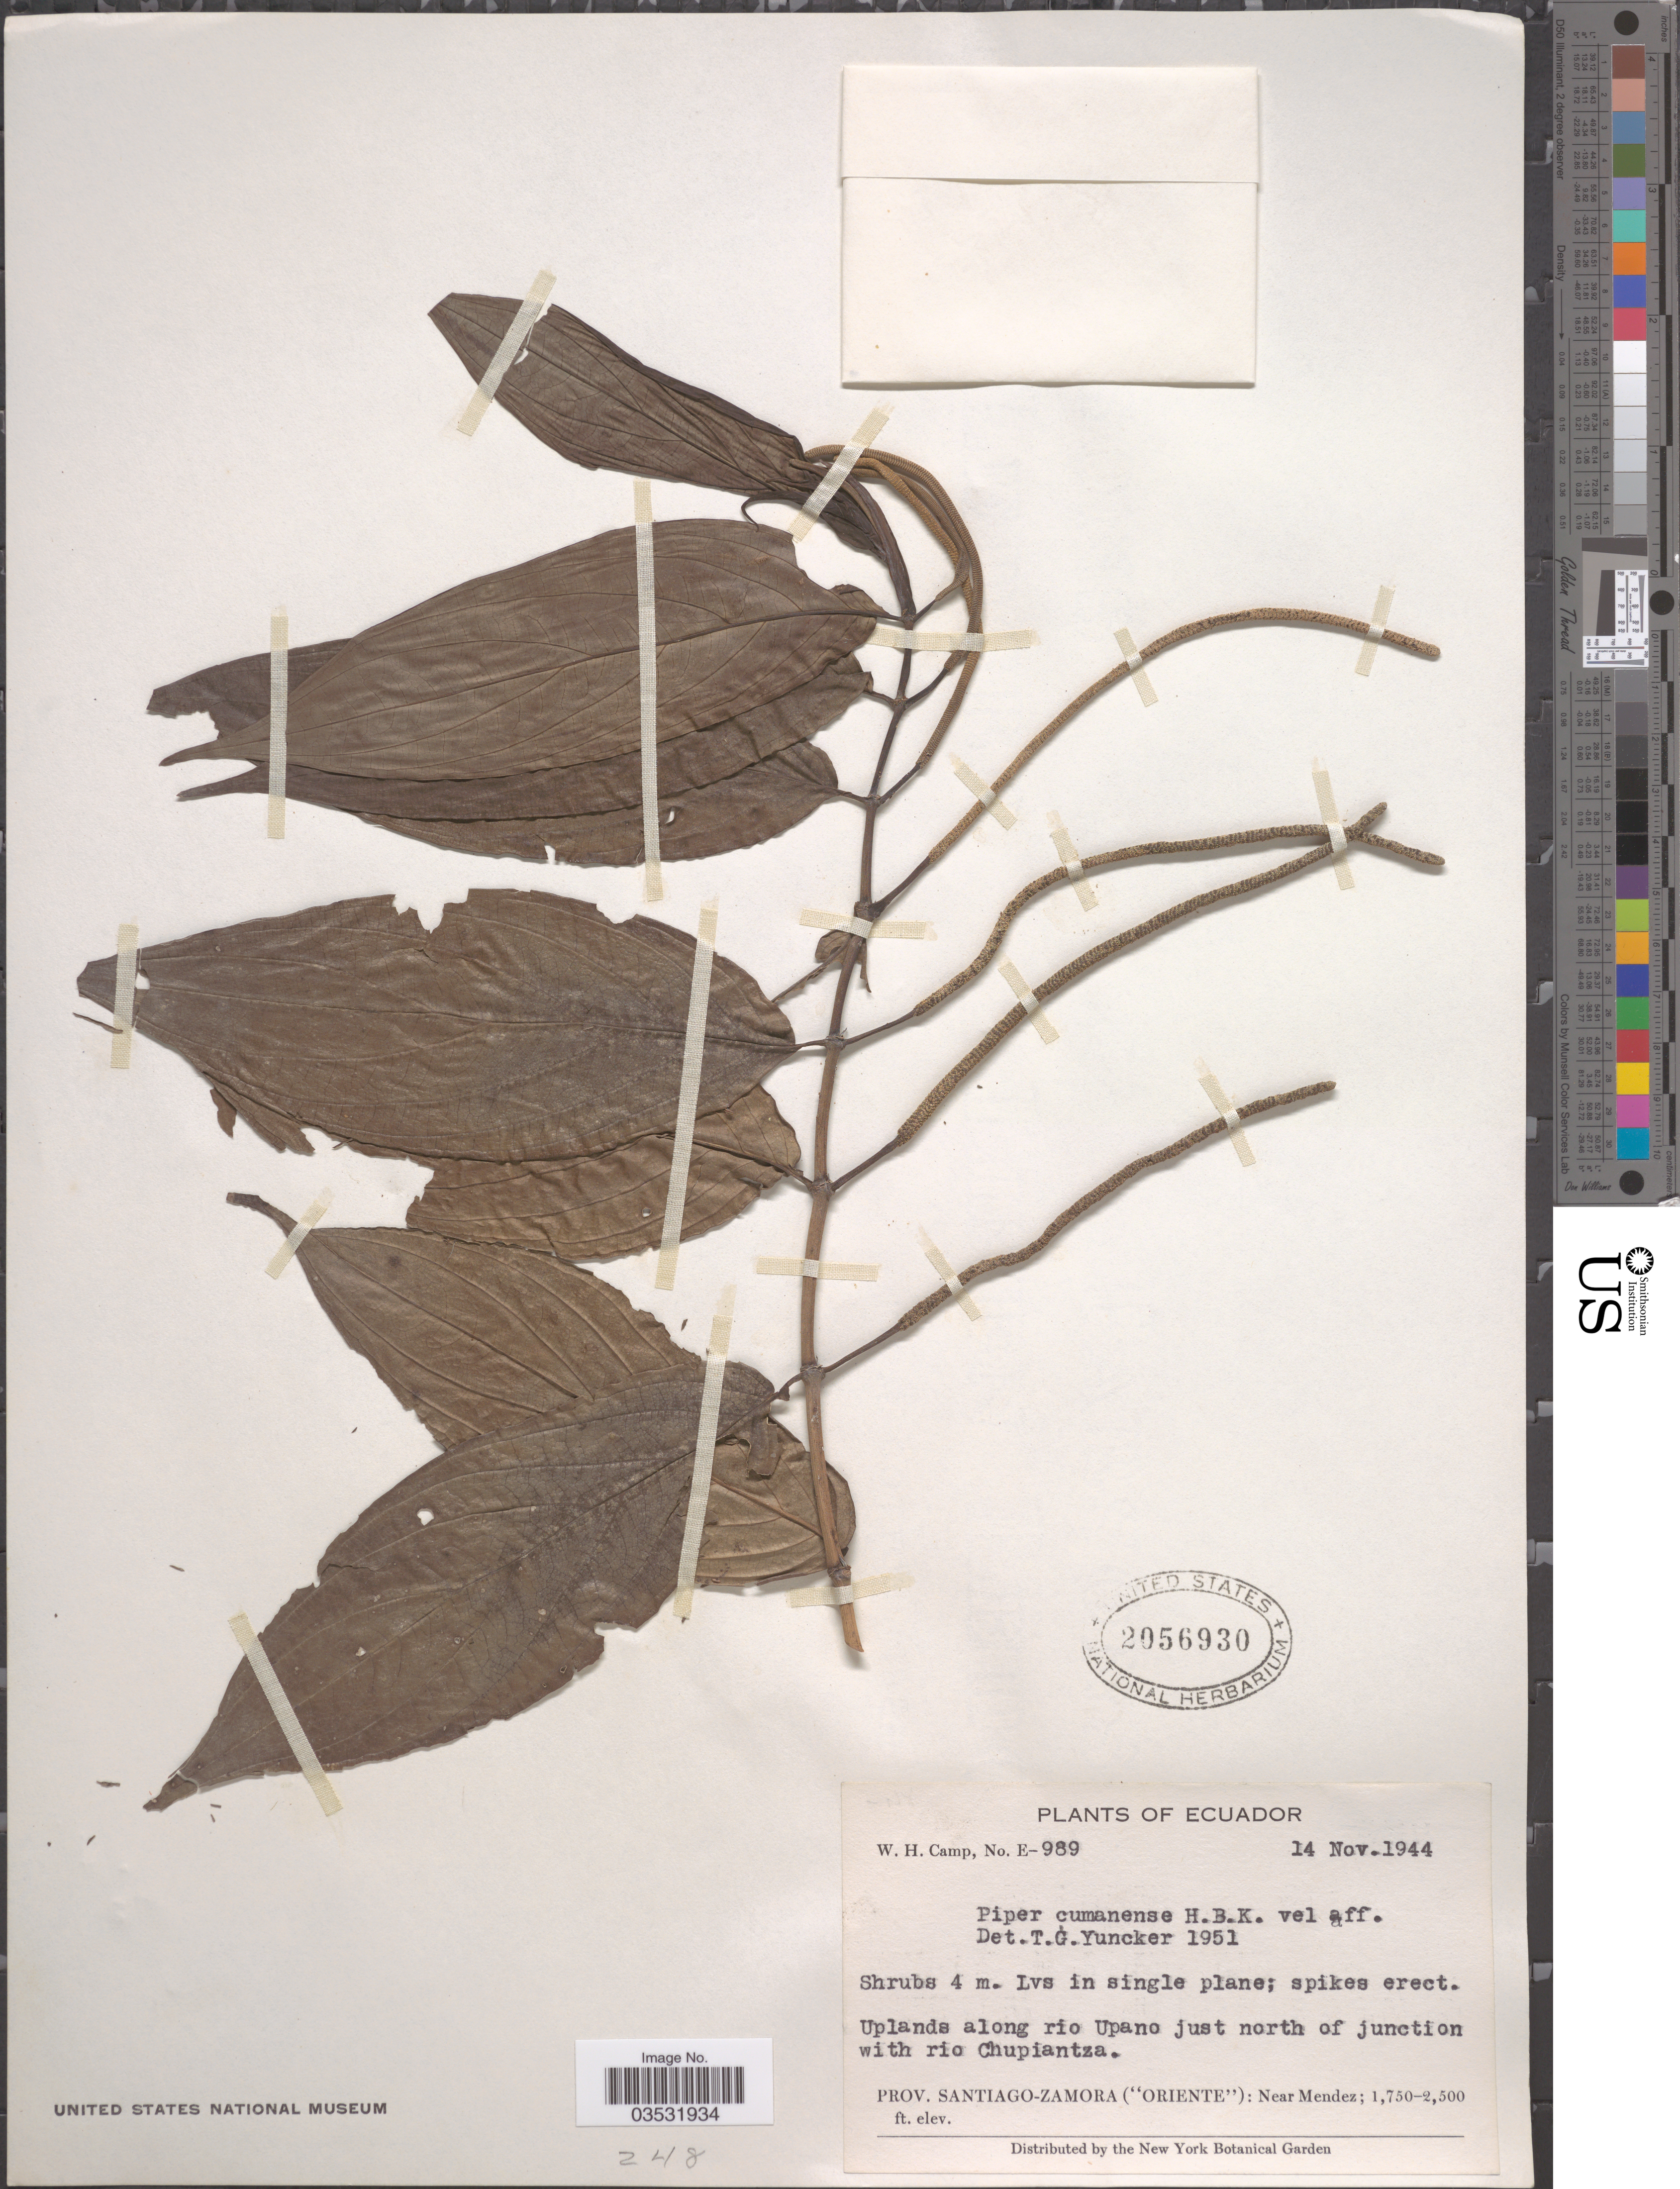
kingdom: Plantae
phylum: Tracheophyta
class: Magnoliopsida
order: Piperales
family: Piperaceae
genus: Piper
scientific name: Piper cumanense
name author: Kunth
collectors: W. H. Camp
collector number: E-989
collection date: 1944-11-14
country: Ecuador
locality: Uplands along rio Upano just north of junction with rio Chupiantza. Prov. Santiago-Zamora ('Oriente'): Near Mendez.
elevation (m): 533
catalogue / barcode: US 2056930